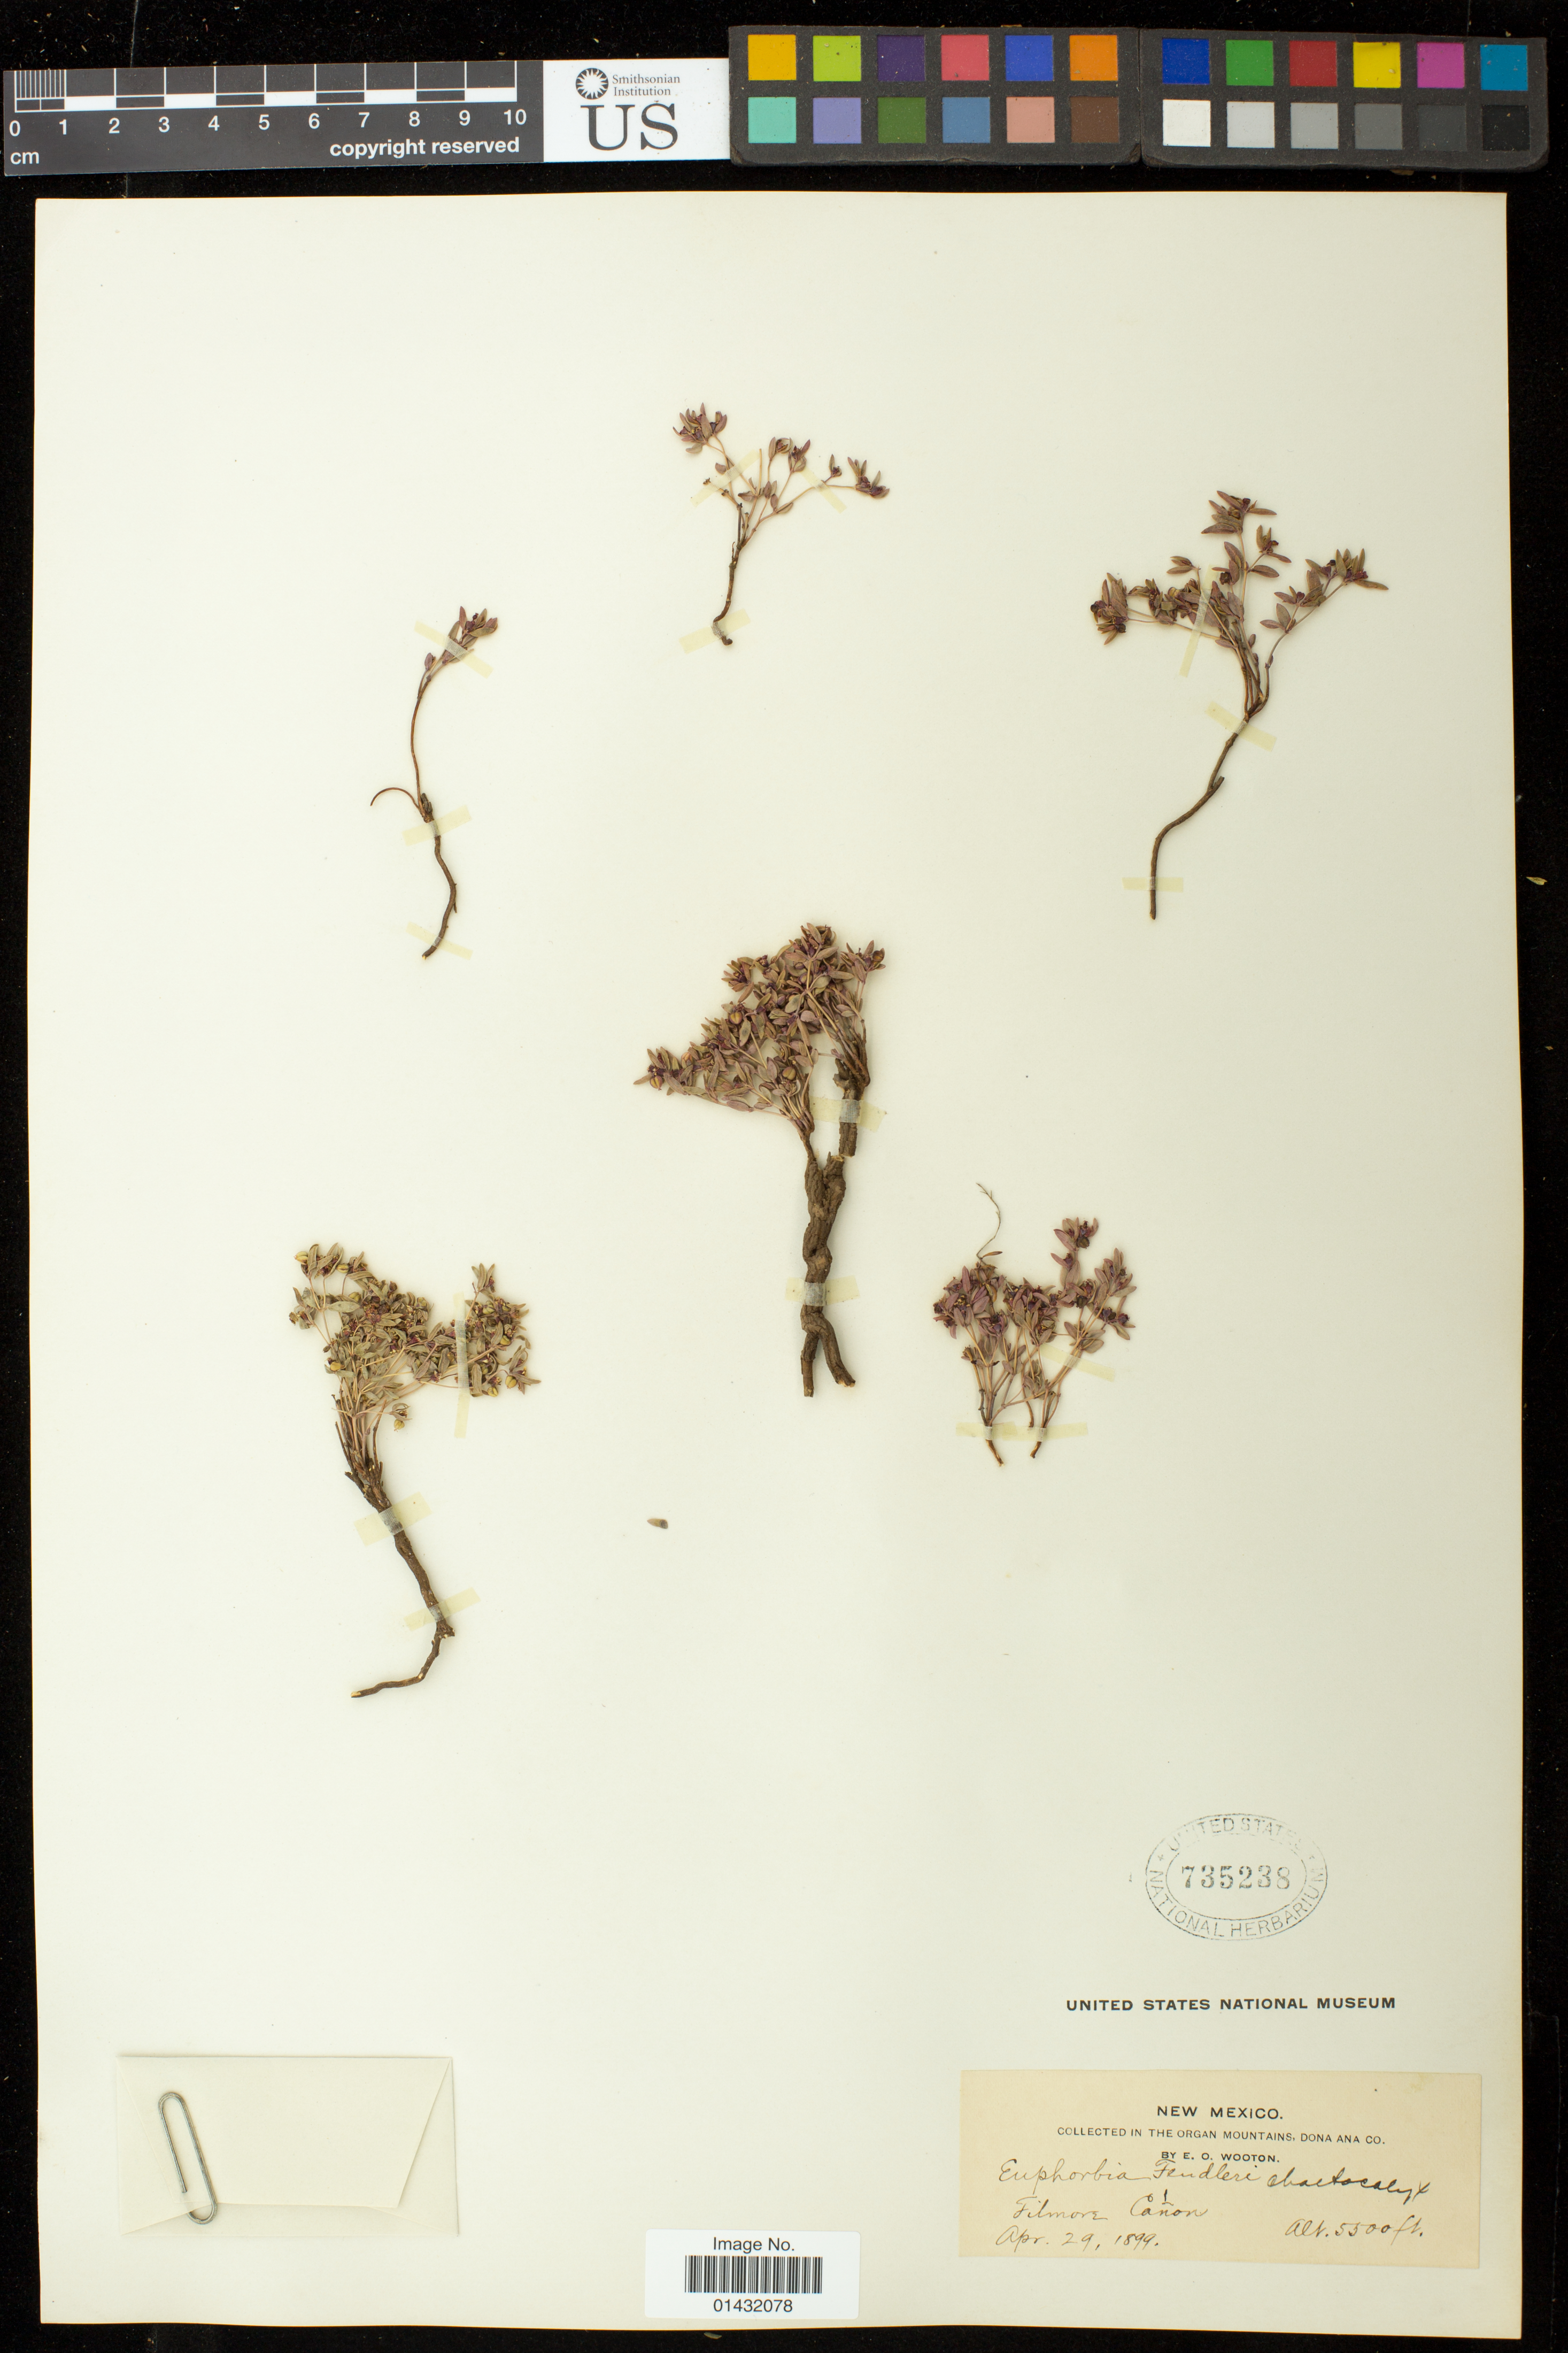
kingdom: Plantae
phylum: Tracheophyta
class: Magnoliopsida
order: Malpighiales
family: Euphorbiaceae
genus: Euphorbia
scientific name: Euphorbia chaetocalyx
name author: Tidestr.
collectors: E. O. Wooton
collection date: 1899-04-29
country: United States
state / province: New Mexico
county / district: Doña Ana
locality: Organ Mountains; Filmore Canon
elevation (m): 1676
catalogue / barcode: US 735238